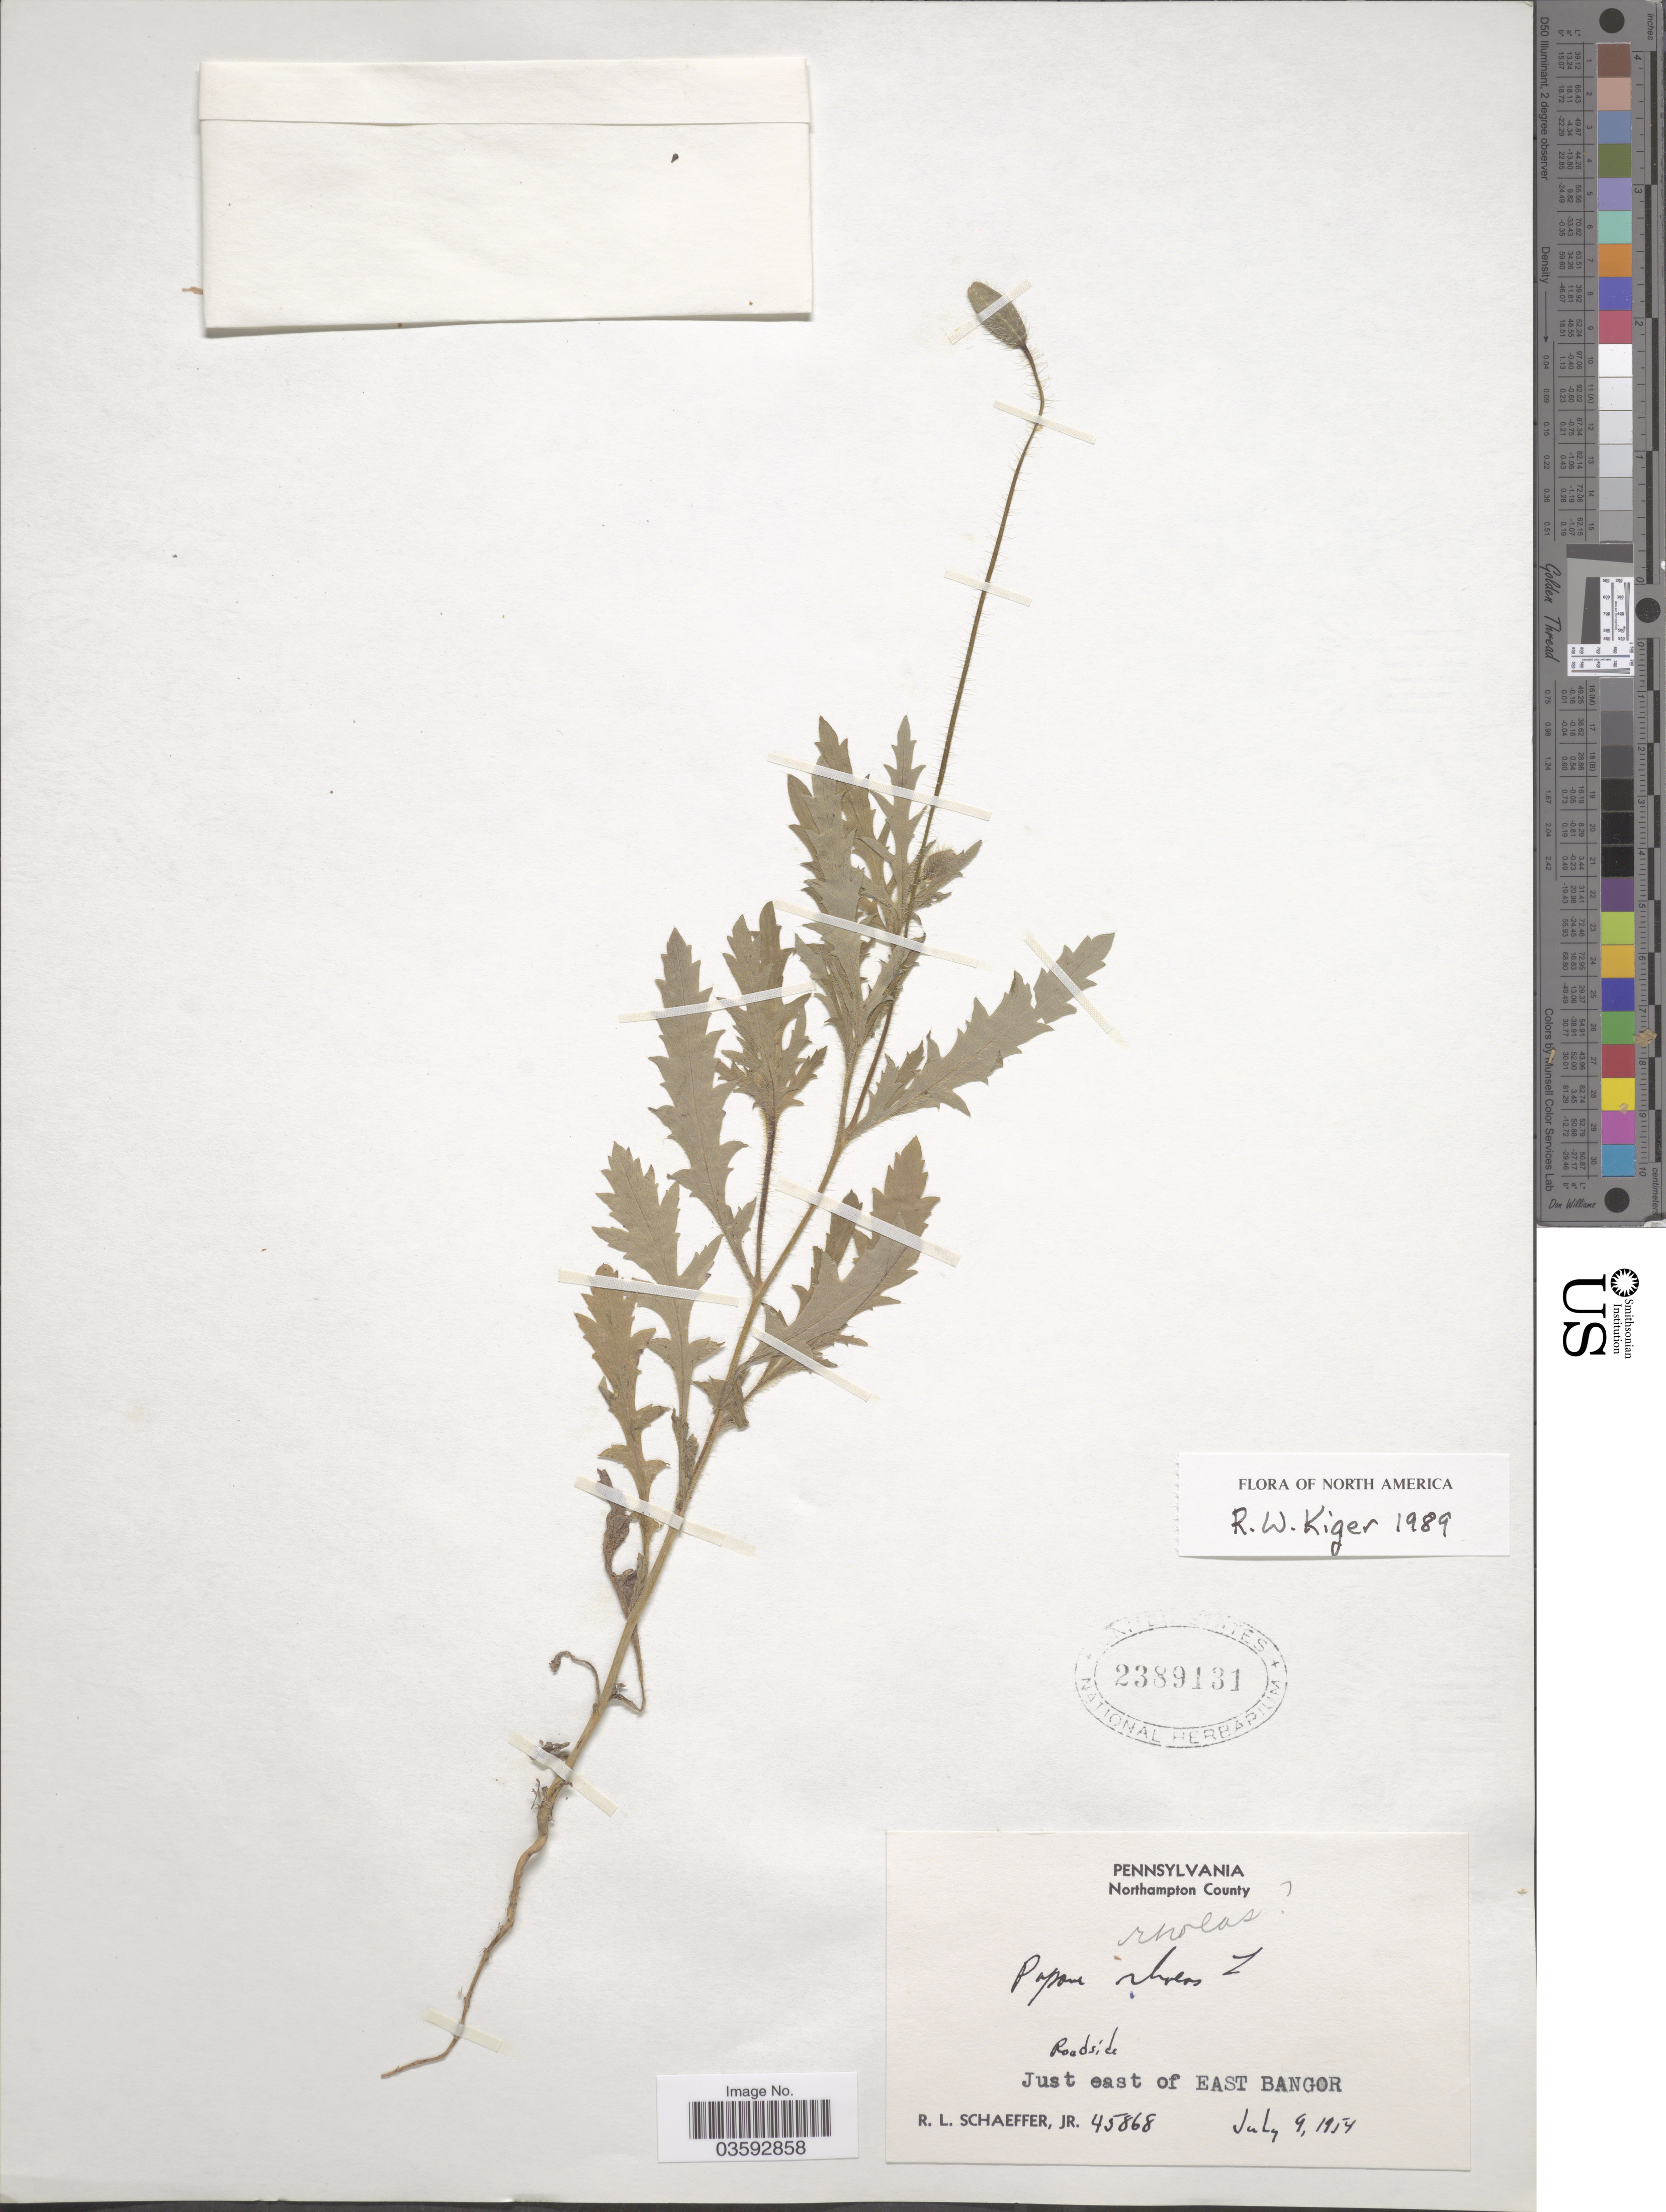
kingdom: Plantae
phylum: Tracheophyta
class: Magnoliopsida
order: Ranunculales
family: Papaveraceae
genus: Papaver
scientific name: Papaver rhoeas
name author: L.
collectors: R. L. Schaeffer Jr.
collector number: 45868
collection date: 1954-07-09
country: United States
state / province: Pennsylvania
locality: Northampton County. Just east of East Bangor.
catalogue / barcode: US 2389131